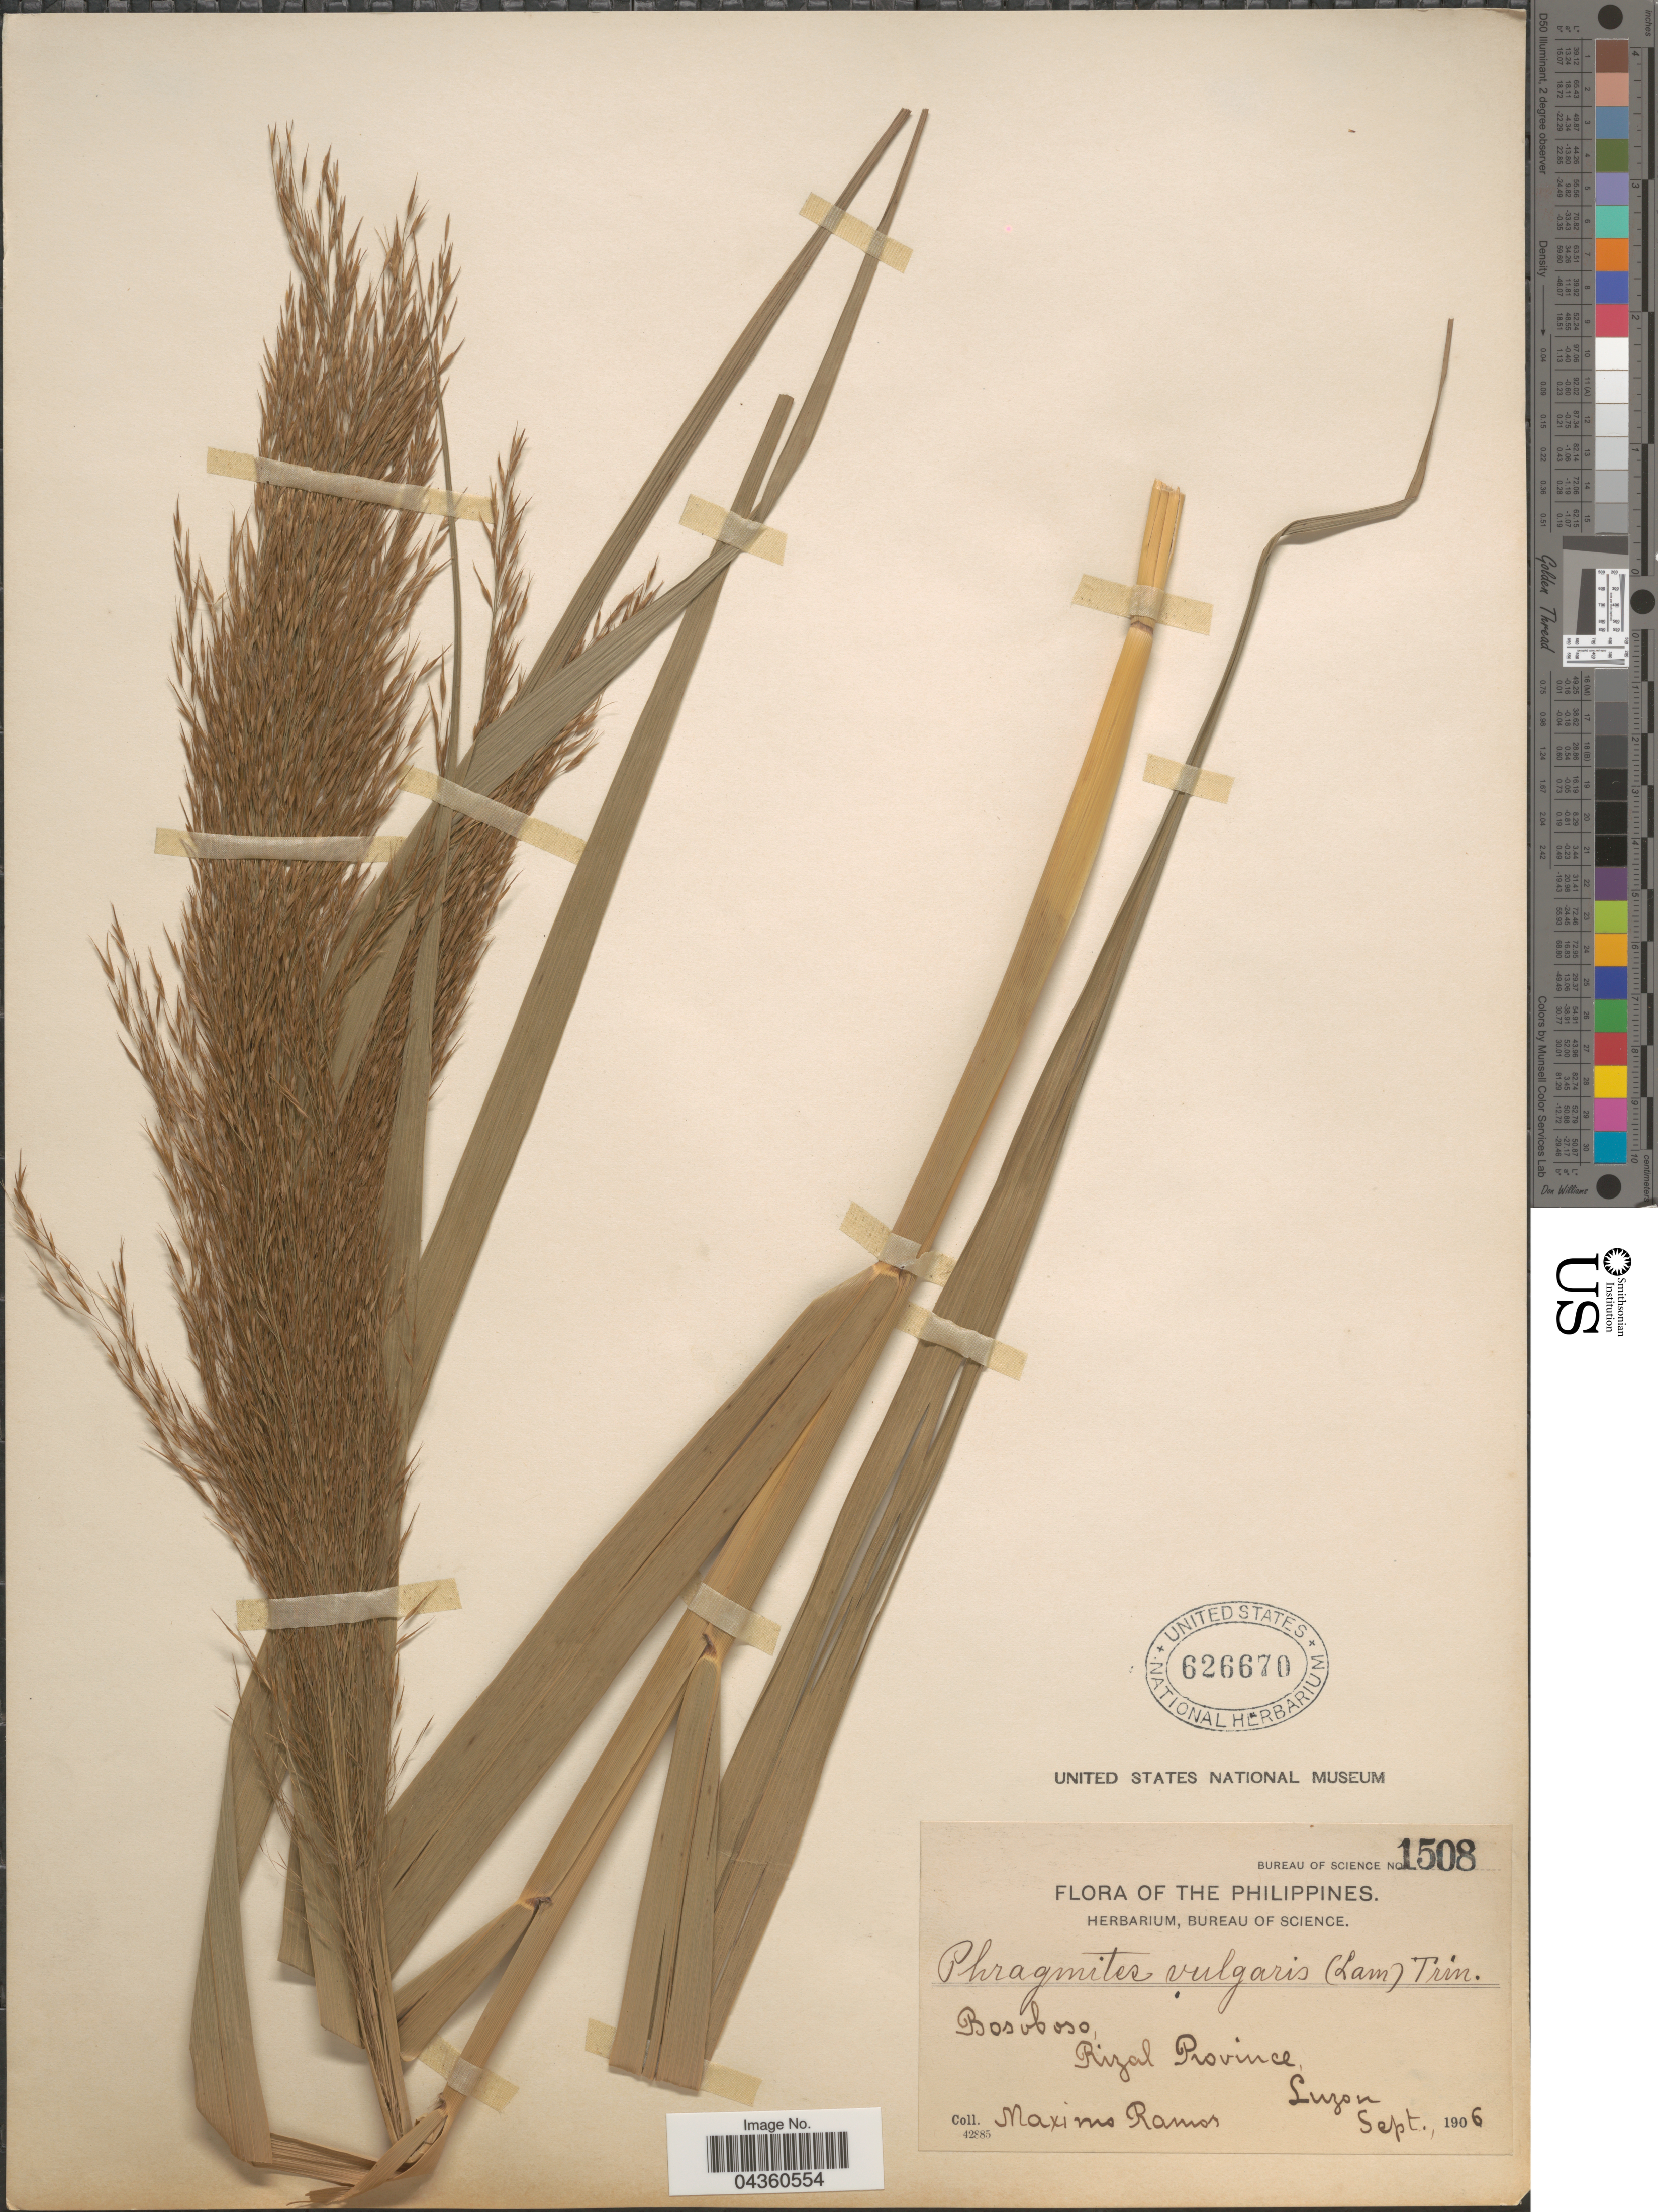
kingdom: Plantae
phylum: Tracheophyta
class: Liliopsida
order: Poales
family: Poaceae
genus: Phragmites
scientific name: Phragmites karka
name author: (Retz.) Trin. ex Steud.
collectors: M. Ramos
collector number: Bureau of Science 1508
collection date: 1906-09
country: Philippines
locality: Bosoboso, Rizal Province, Luzon.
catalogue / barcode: US 626670